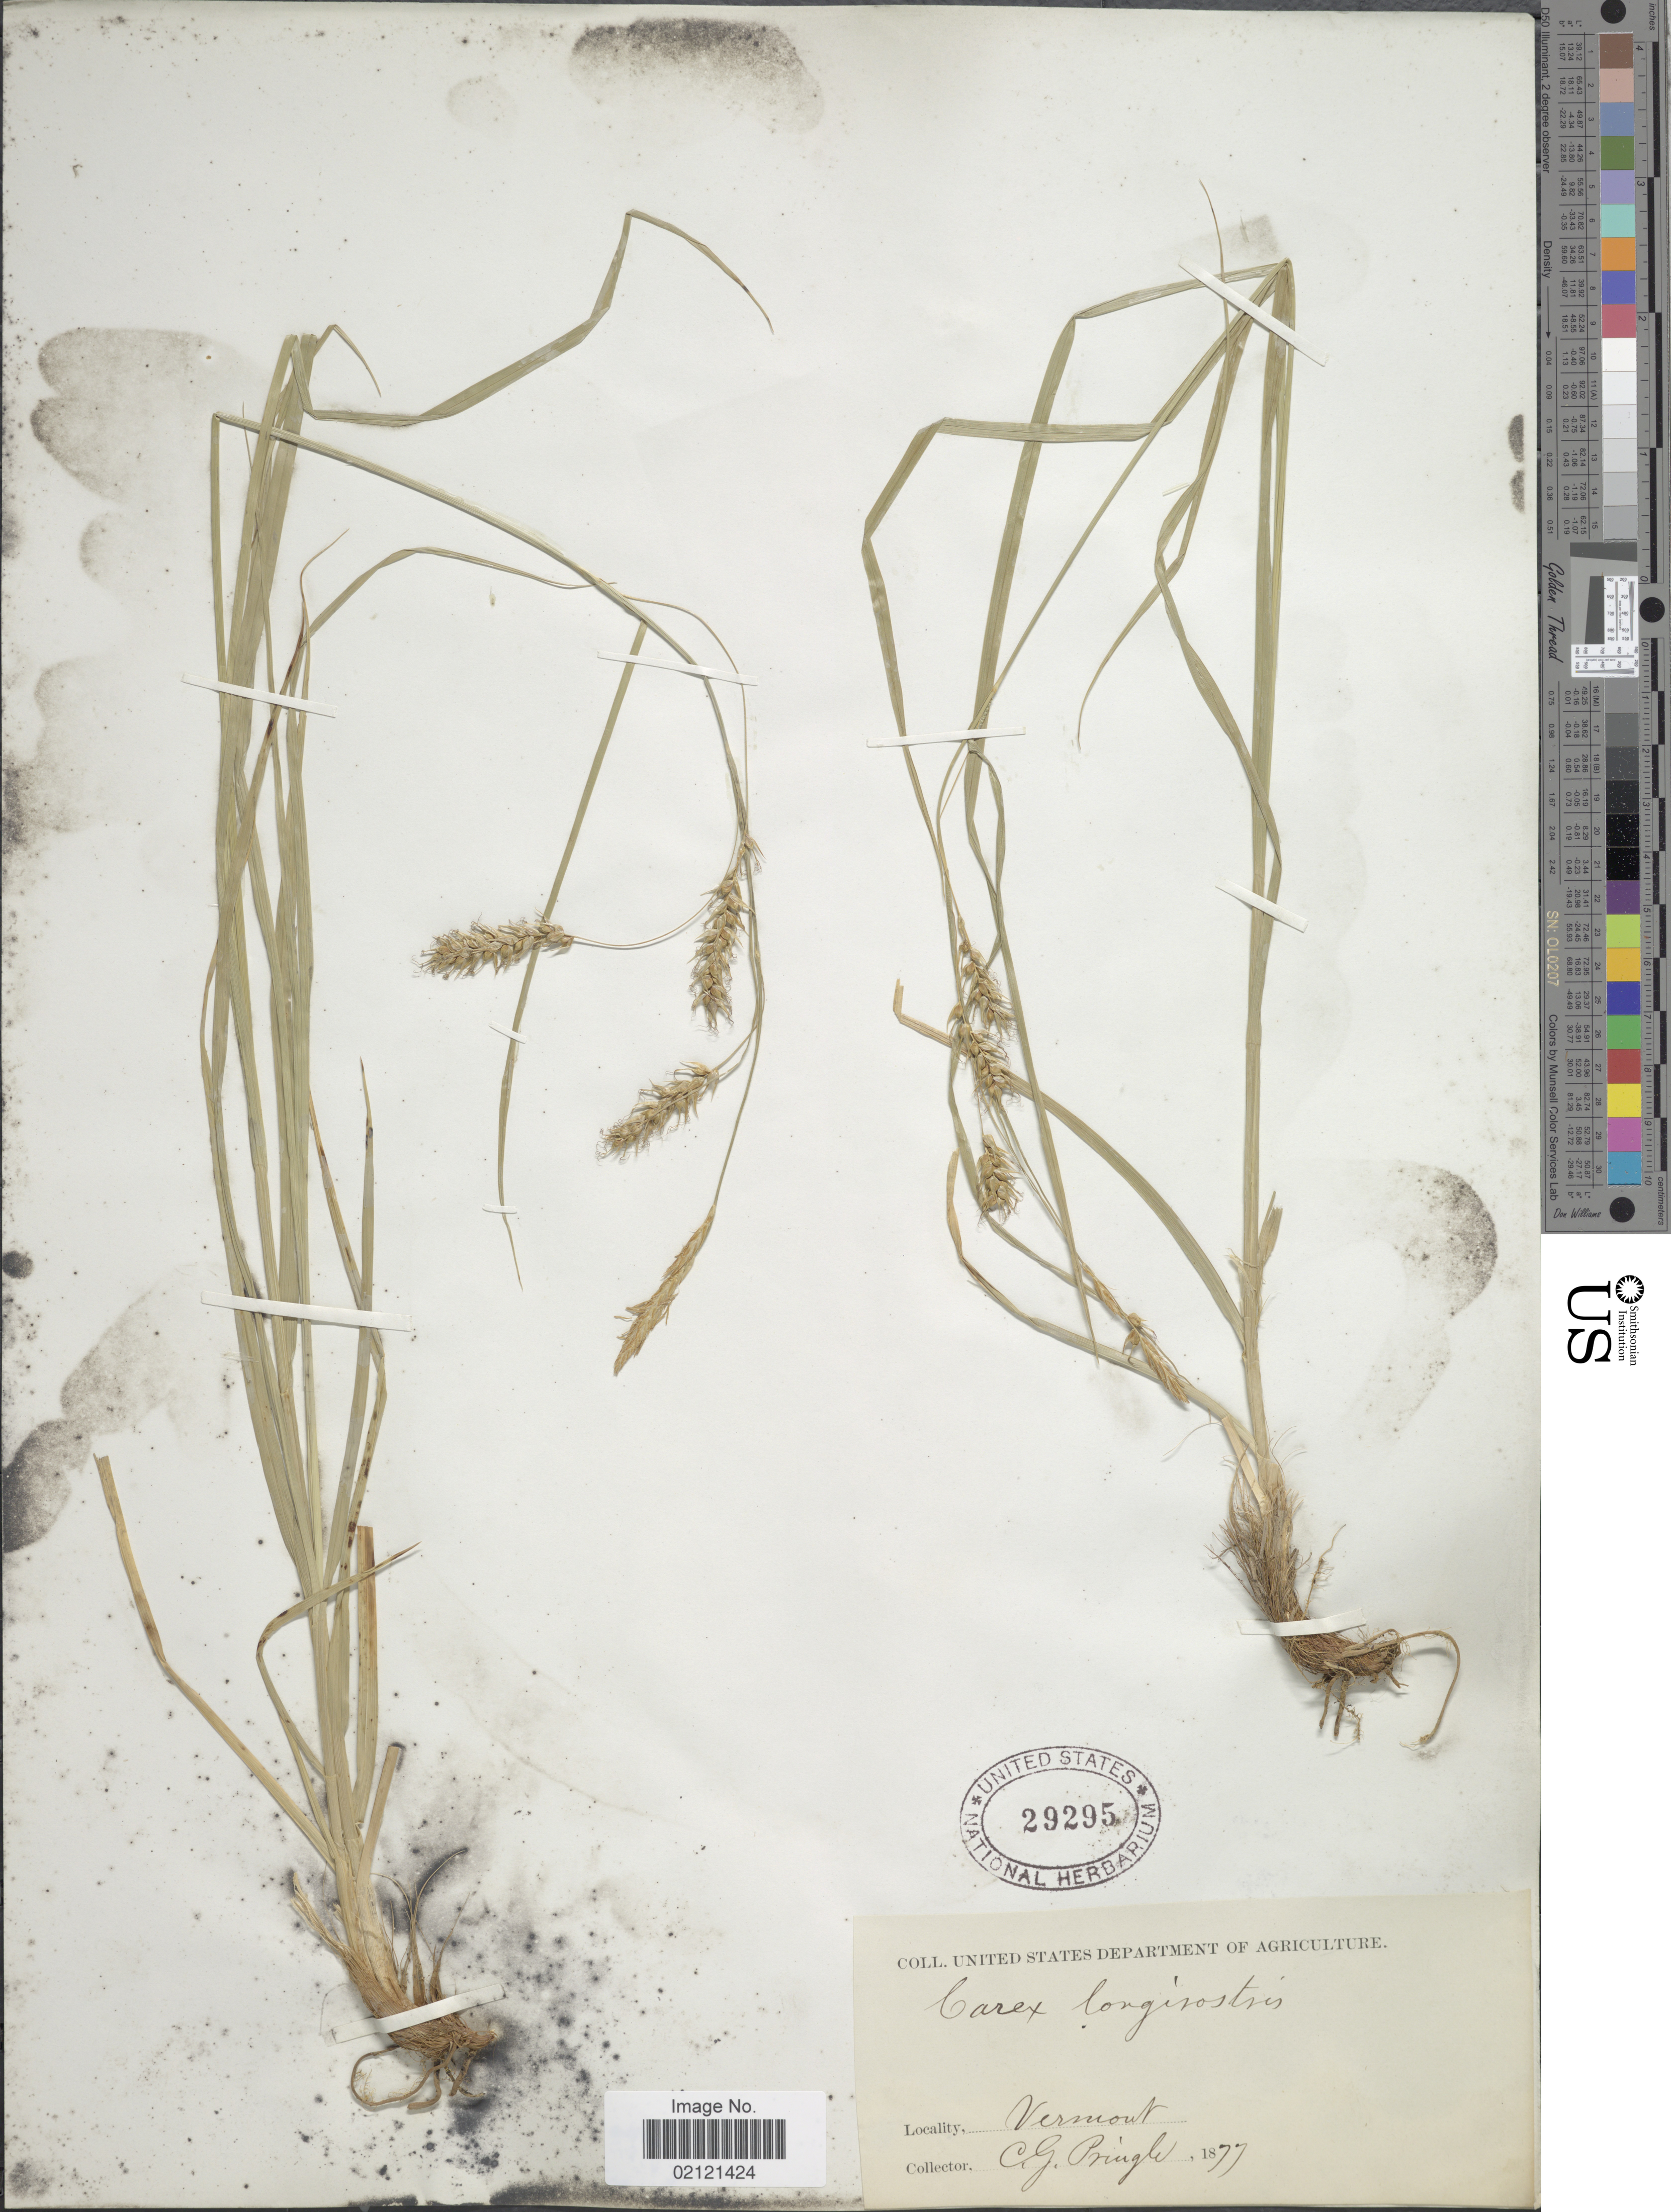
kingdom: Plantae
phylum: Tracheophyta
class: Liliopsida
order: Poales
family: Cyperaceae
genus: Carex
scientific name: Carex sprengelii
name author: Dewey ex Spreng.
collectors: C. G. Pringle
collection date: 1877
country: United States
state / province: Vermont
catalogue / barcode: US 29295